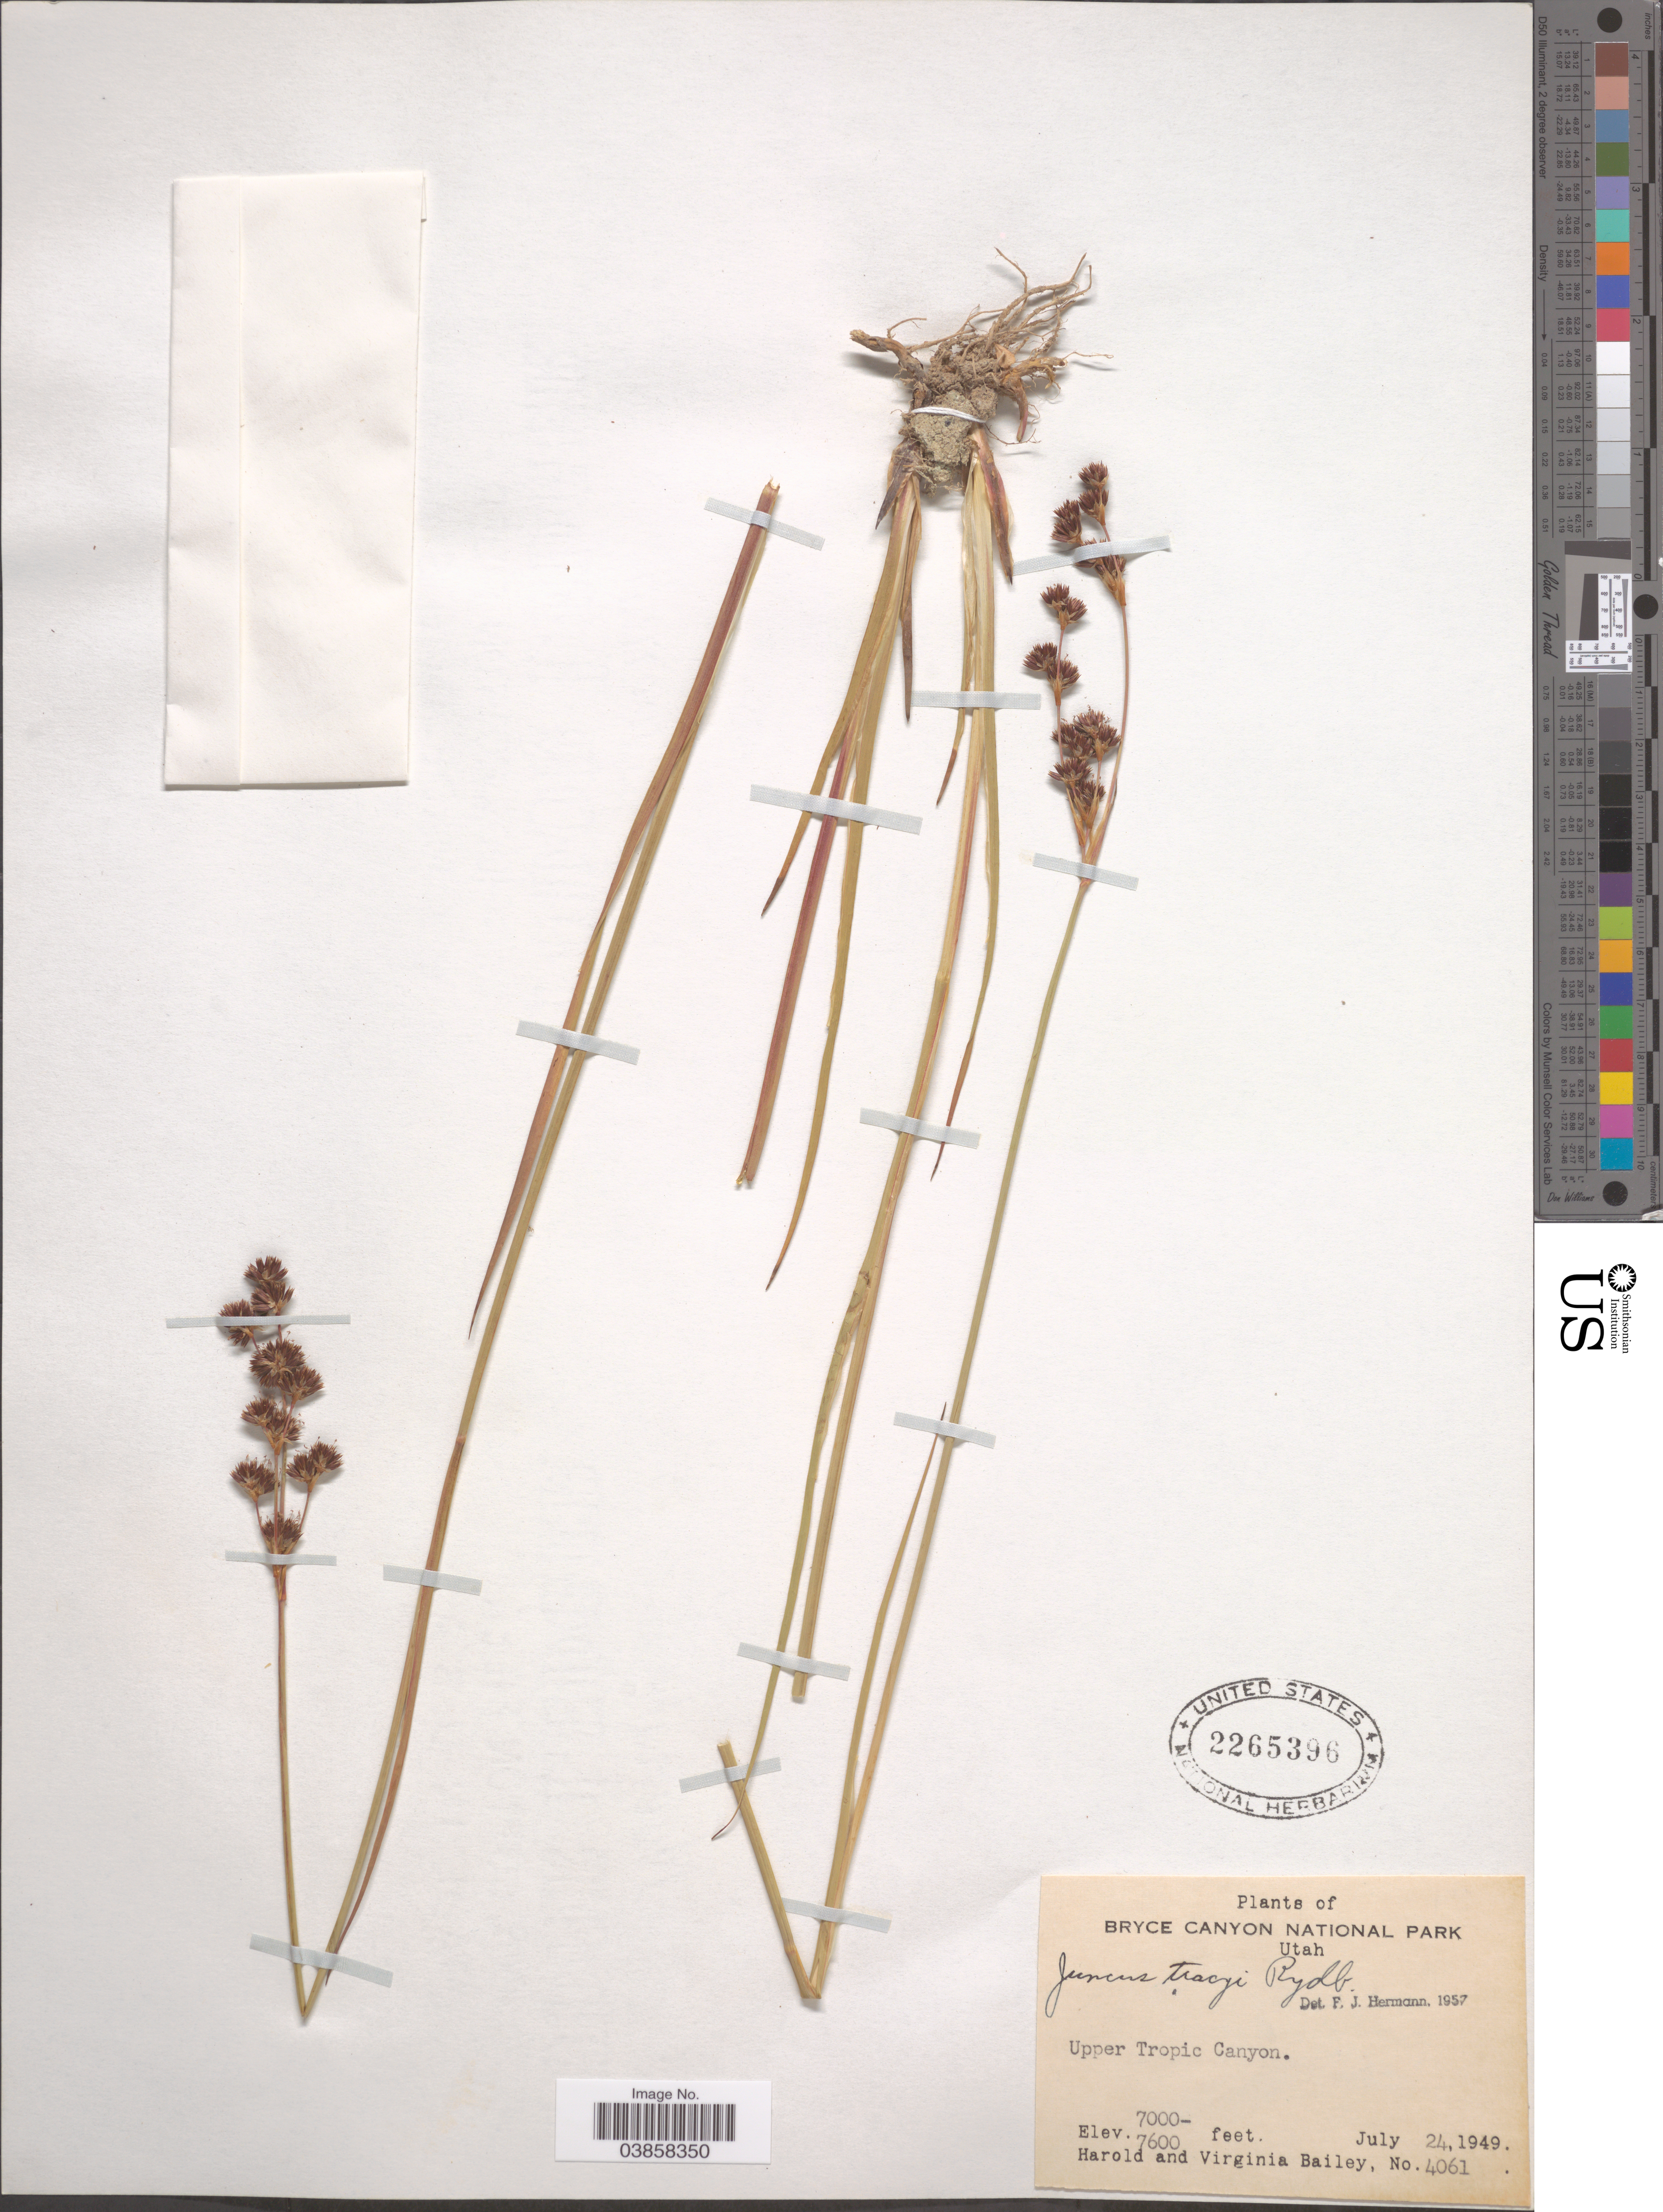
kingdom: Plantae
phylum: Tracheophyta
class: Liliopsida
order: Poales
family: Juncaceae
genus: Juncus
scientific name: Juncus tracyi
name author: Rydb.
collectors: H. Bailey & V. L. Bailey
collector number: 4061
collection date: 1949-07-24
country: United States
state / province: Utah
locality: Bryce Canyon National Park. Upper Tropic Canyon.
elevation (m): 2134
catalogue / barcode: US 2265396